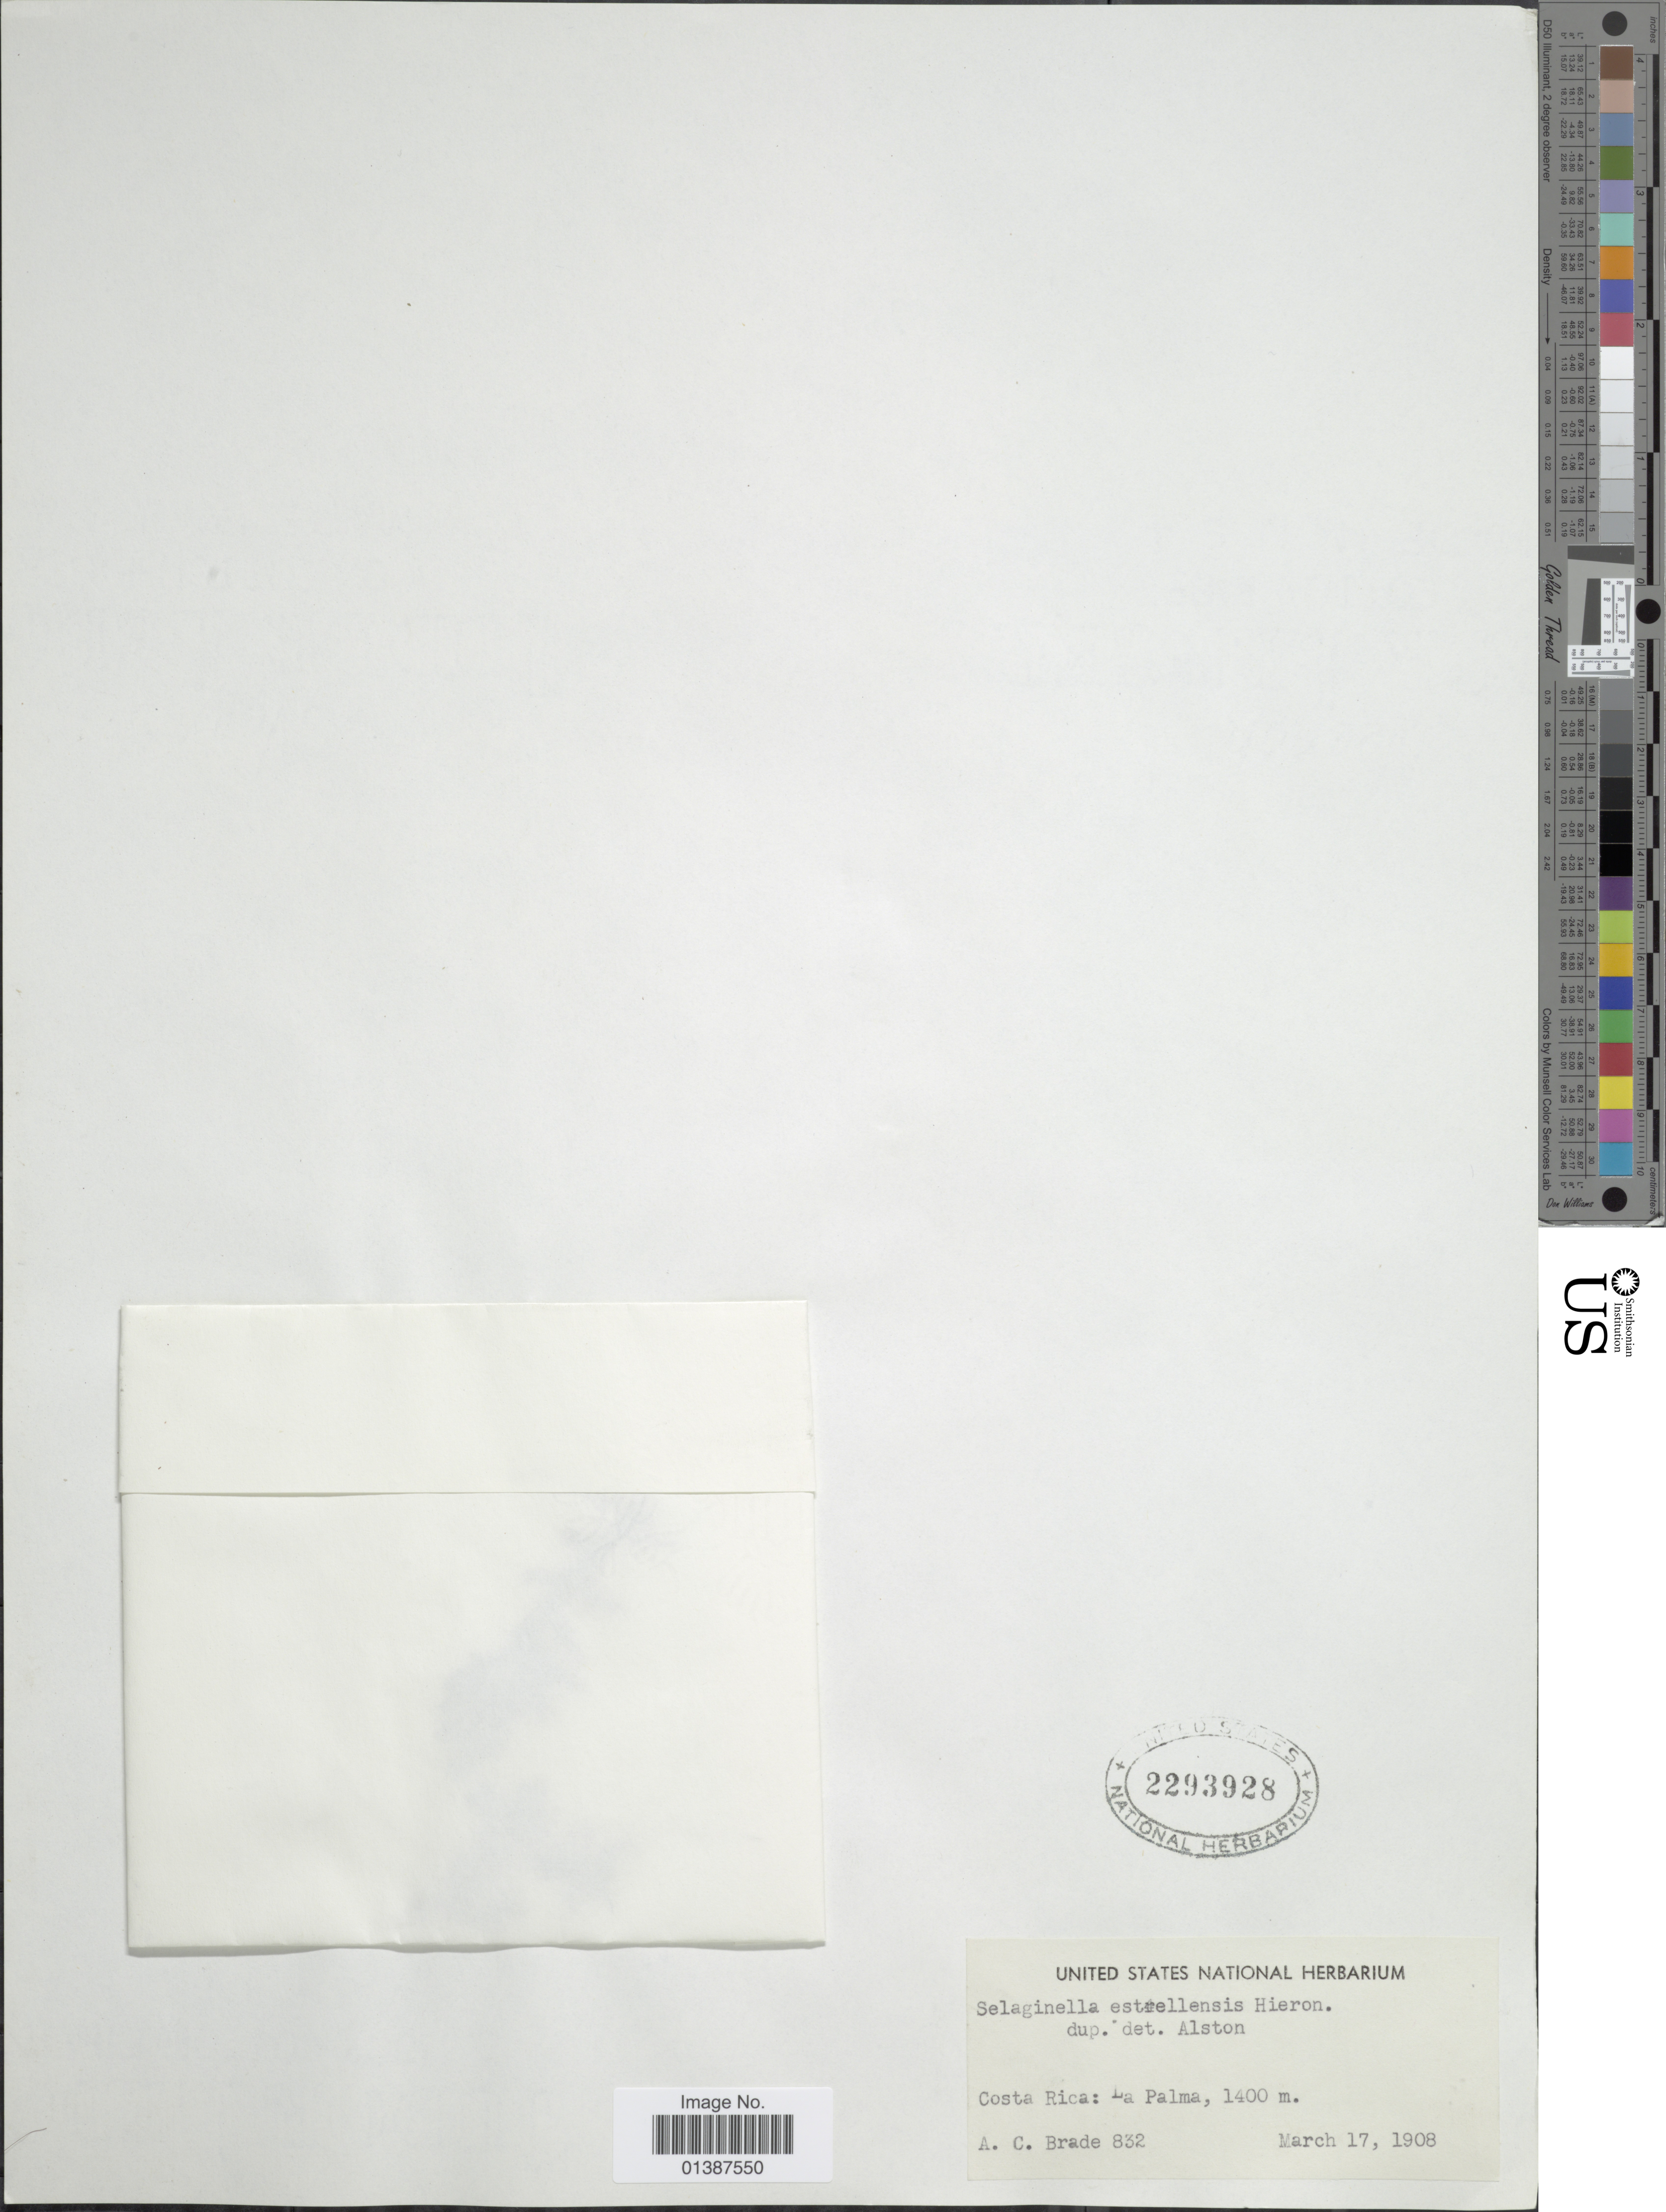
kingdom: Plantae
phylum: Tracheophyta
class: Lycopodiopsida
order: Selaginellales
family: Selaginellaceae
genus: Selaginella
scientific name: Selaginella estrellensis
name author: Hieron.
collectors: A. C. Brade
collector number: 832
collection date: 1908-03-17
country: Costa Rica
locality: La Palma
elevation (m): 1400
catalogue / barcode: US 2293928